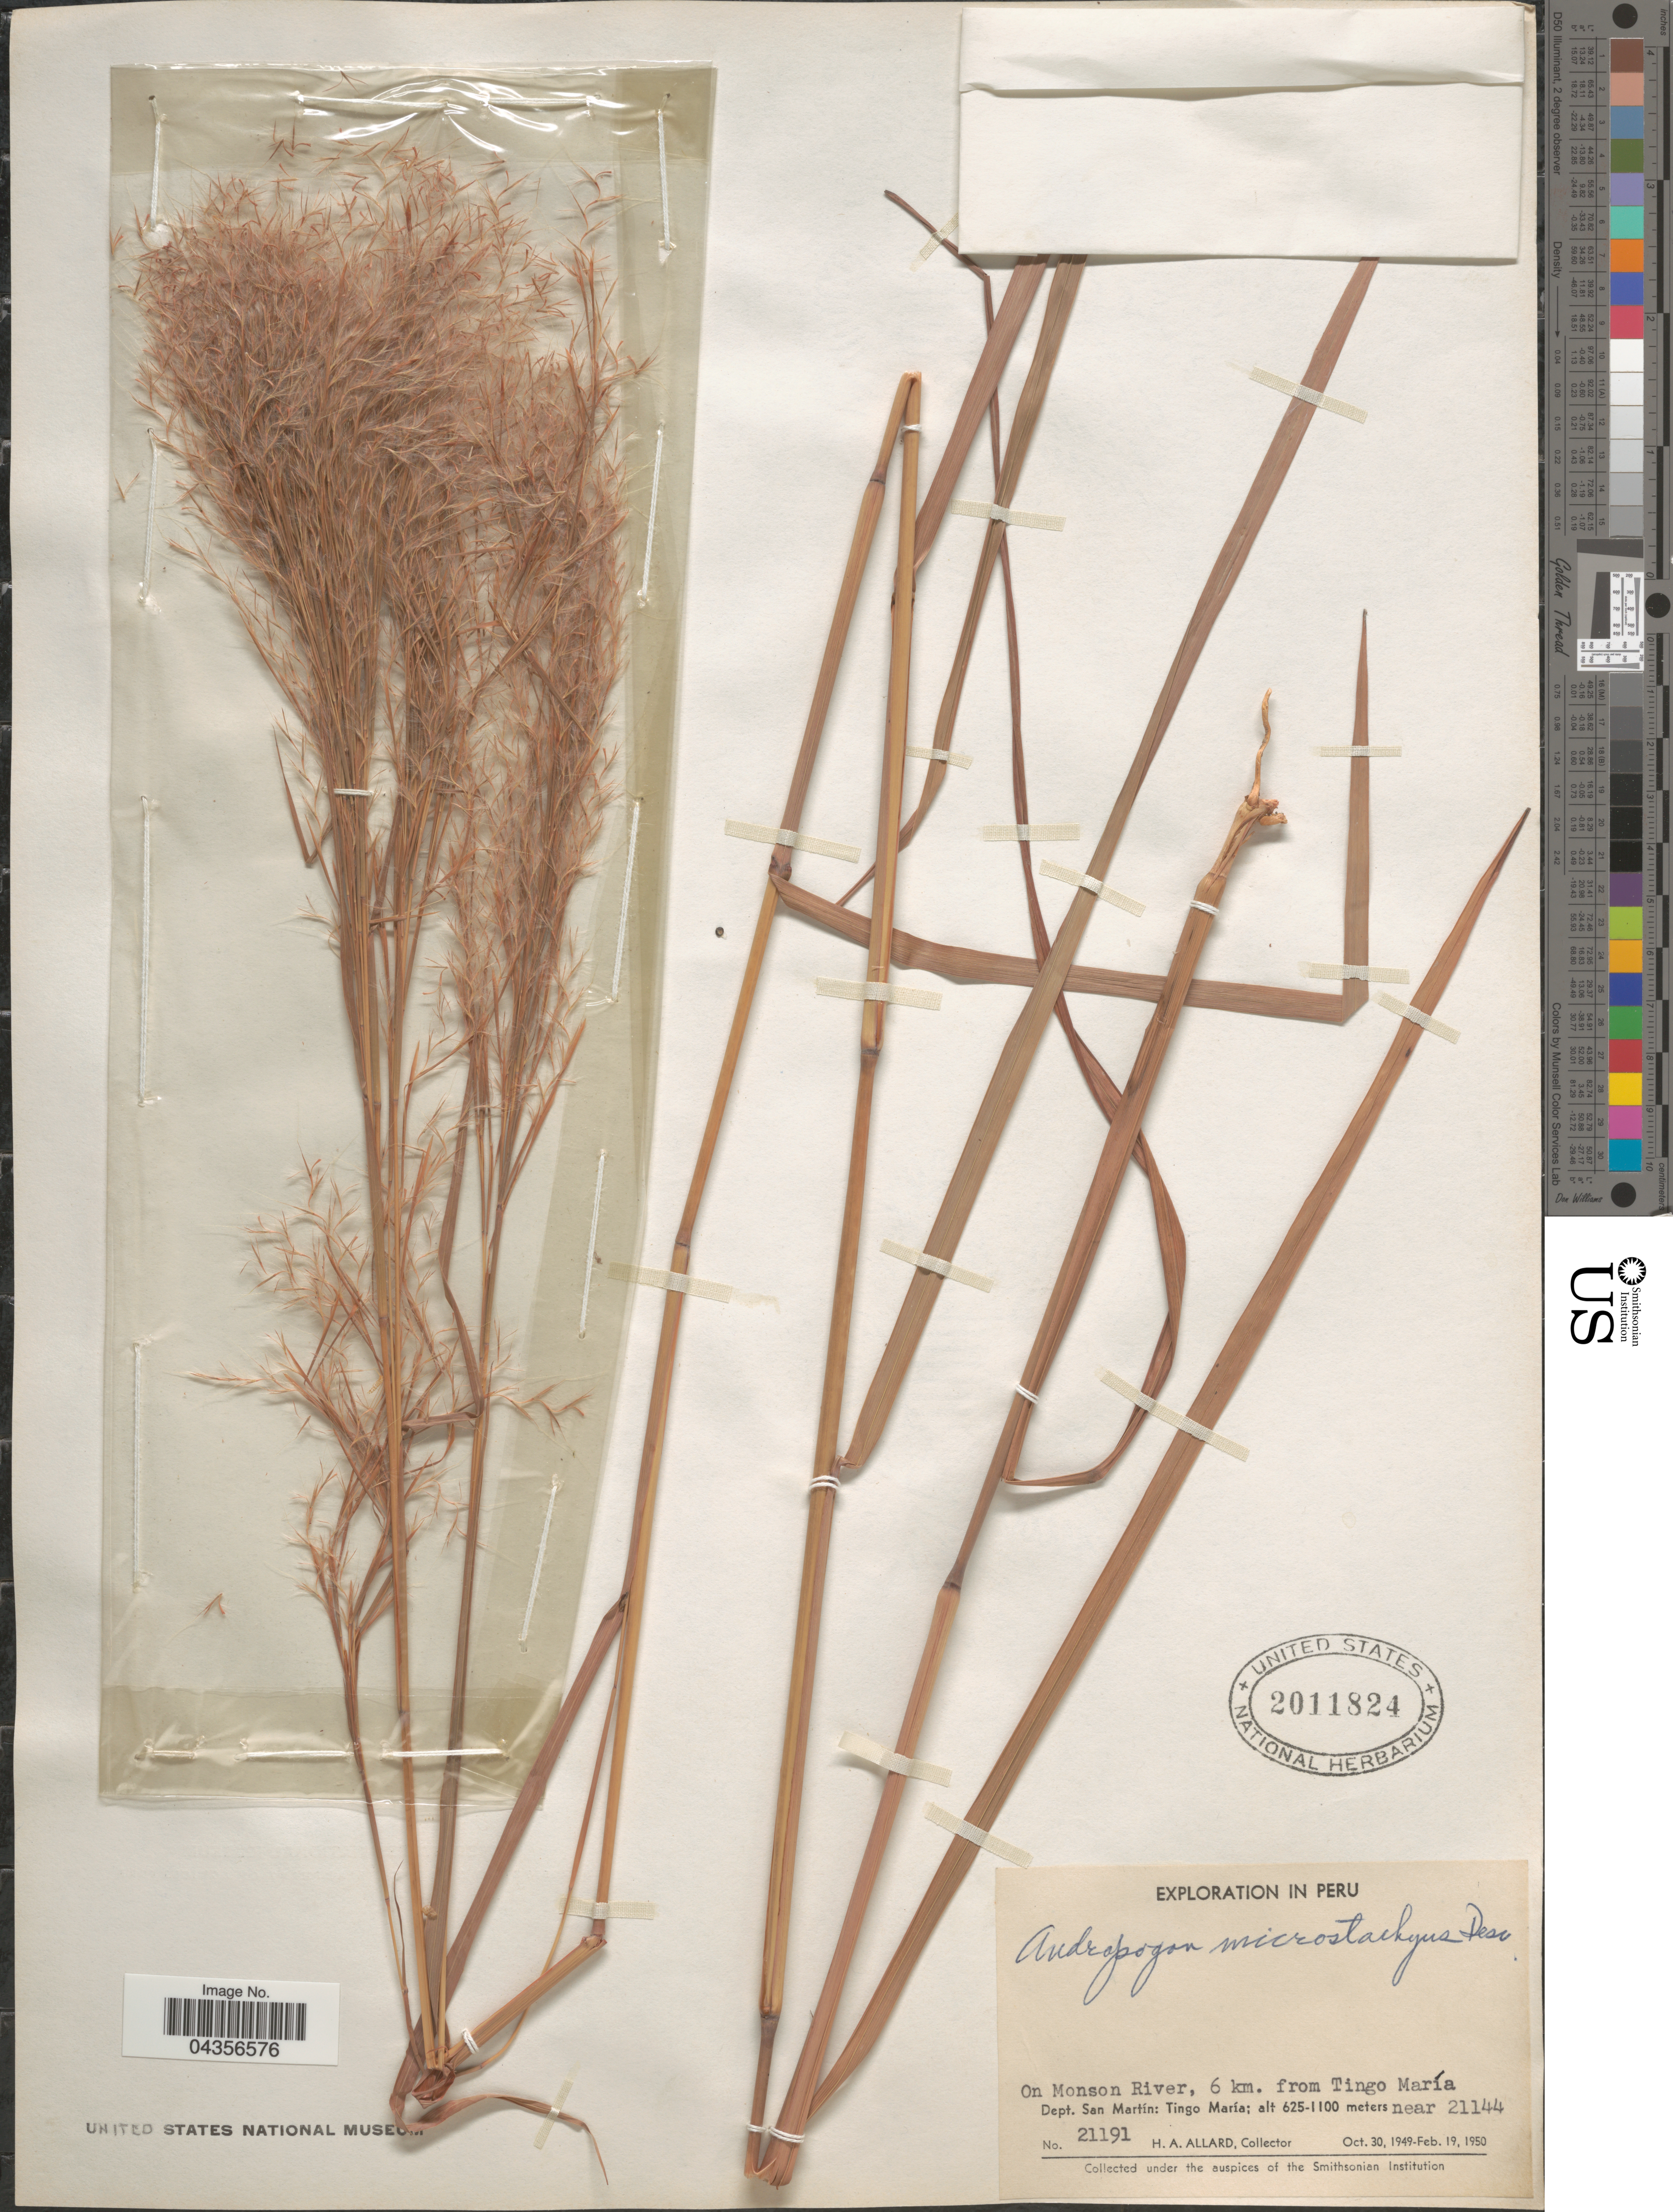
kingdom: Plantae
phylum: Tracheophyta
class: Liliopsida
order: Poales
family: Poaceae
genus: Schizachyrium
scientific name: Schizachyrium microstachyum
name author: (Desv. ex Ham.) Roseng. et al.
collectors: H. A. Allard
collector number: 21191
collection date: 1949-10-30/1950-02-19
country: Peru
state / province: San Martín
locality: Exploration in Peru. On Monson River, 6 km. from Tingo María. Dept. San Martín: Tingo María.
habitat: on river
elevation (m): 625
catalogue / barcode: US 2011824